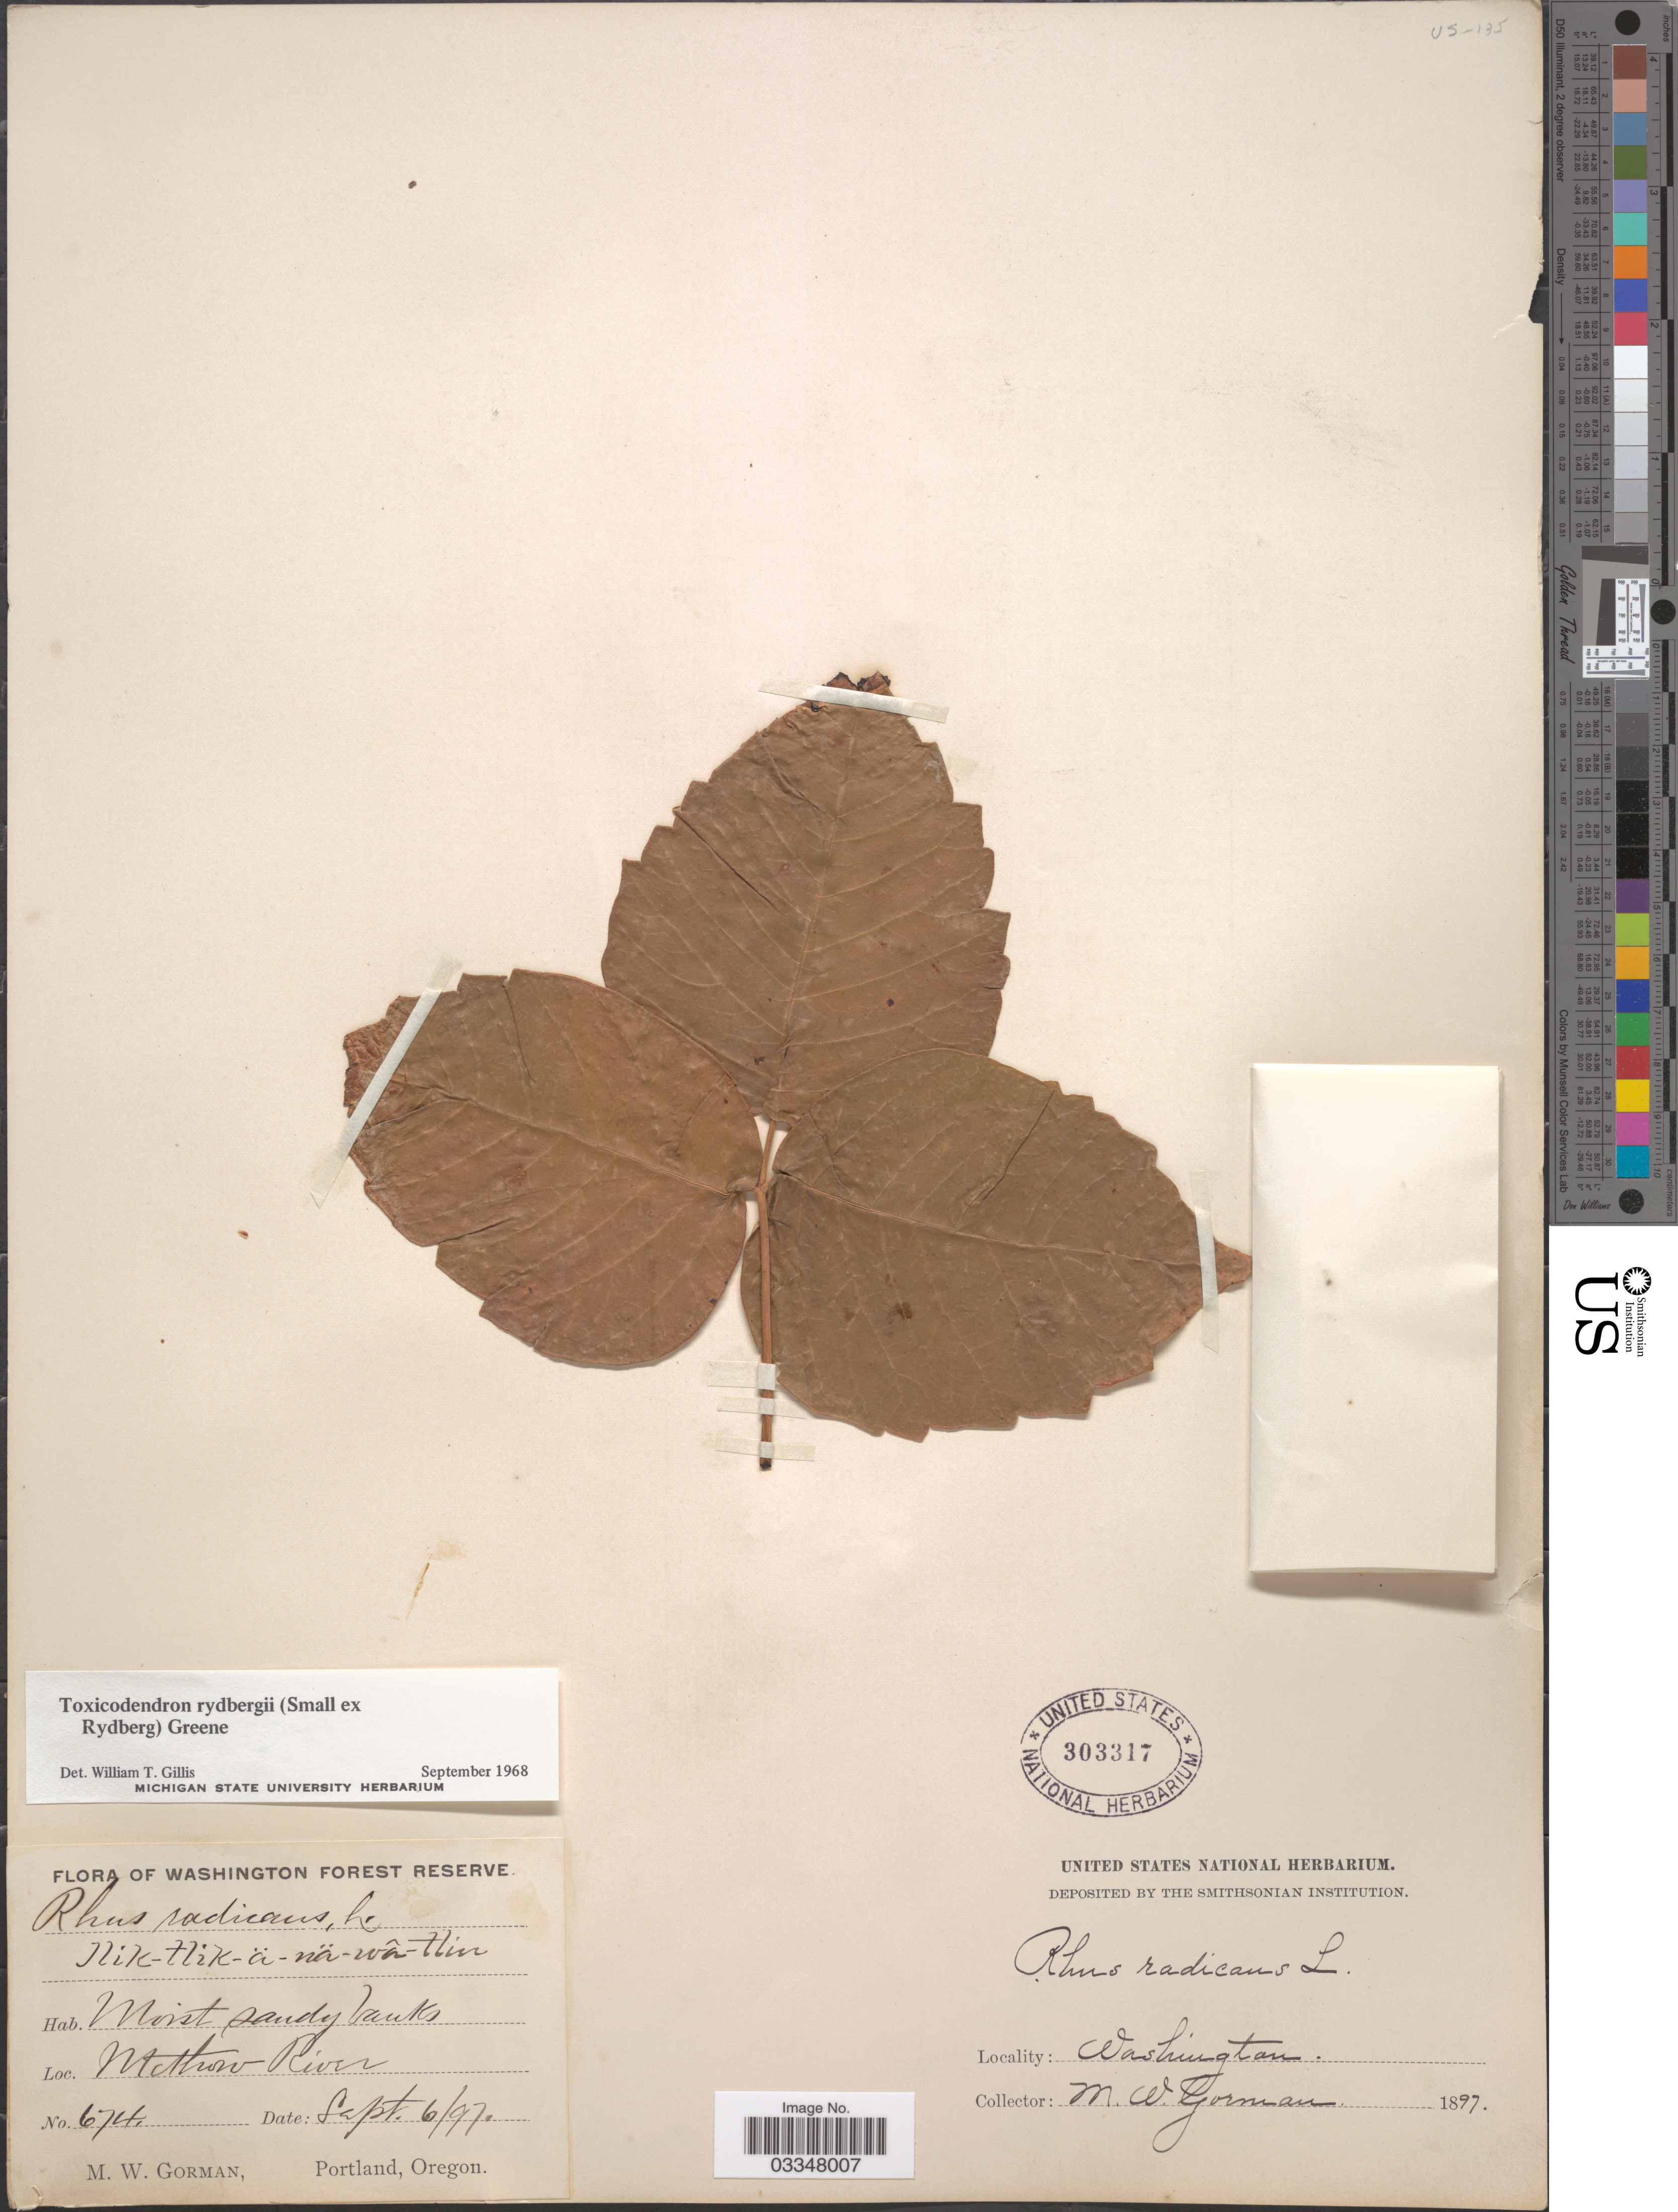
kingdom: Plantae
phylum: Tracheophyta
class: Magnoliopsida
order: Sapindales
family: Anacardiaceae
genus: Toxicodendron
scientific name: Toxicodendron radicans subsp. rydbergii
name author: (Small & Rydb.) Á. Löve & D. Löve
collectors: M. W. Gorman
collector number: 674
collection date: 1897-09-06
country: United States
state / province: Washington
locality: Washington Forest Reserve. Methow-River.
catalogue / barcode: US 303317